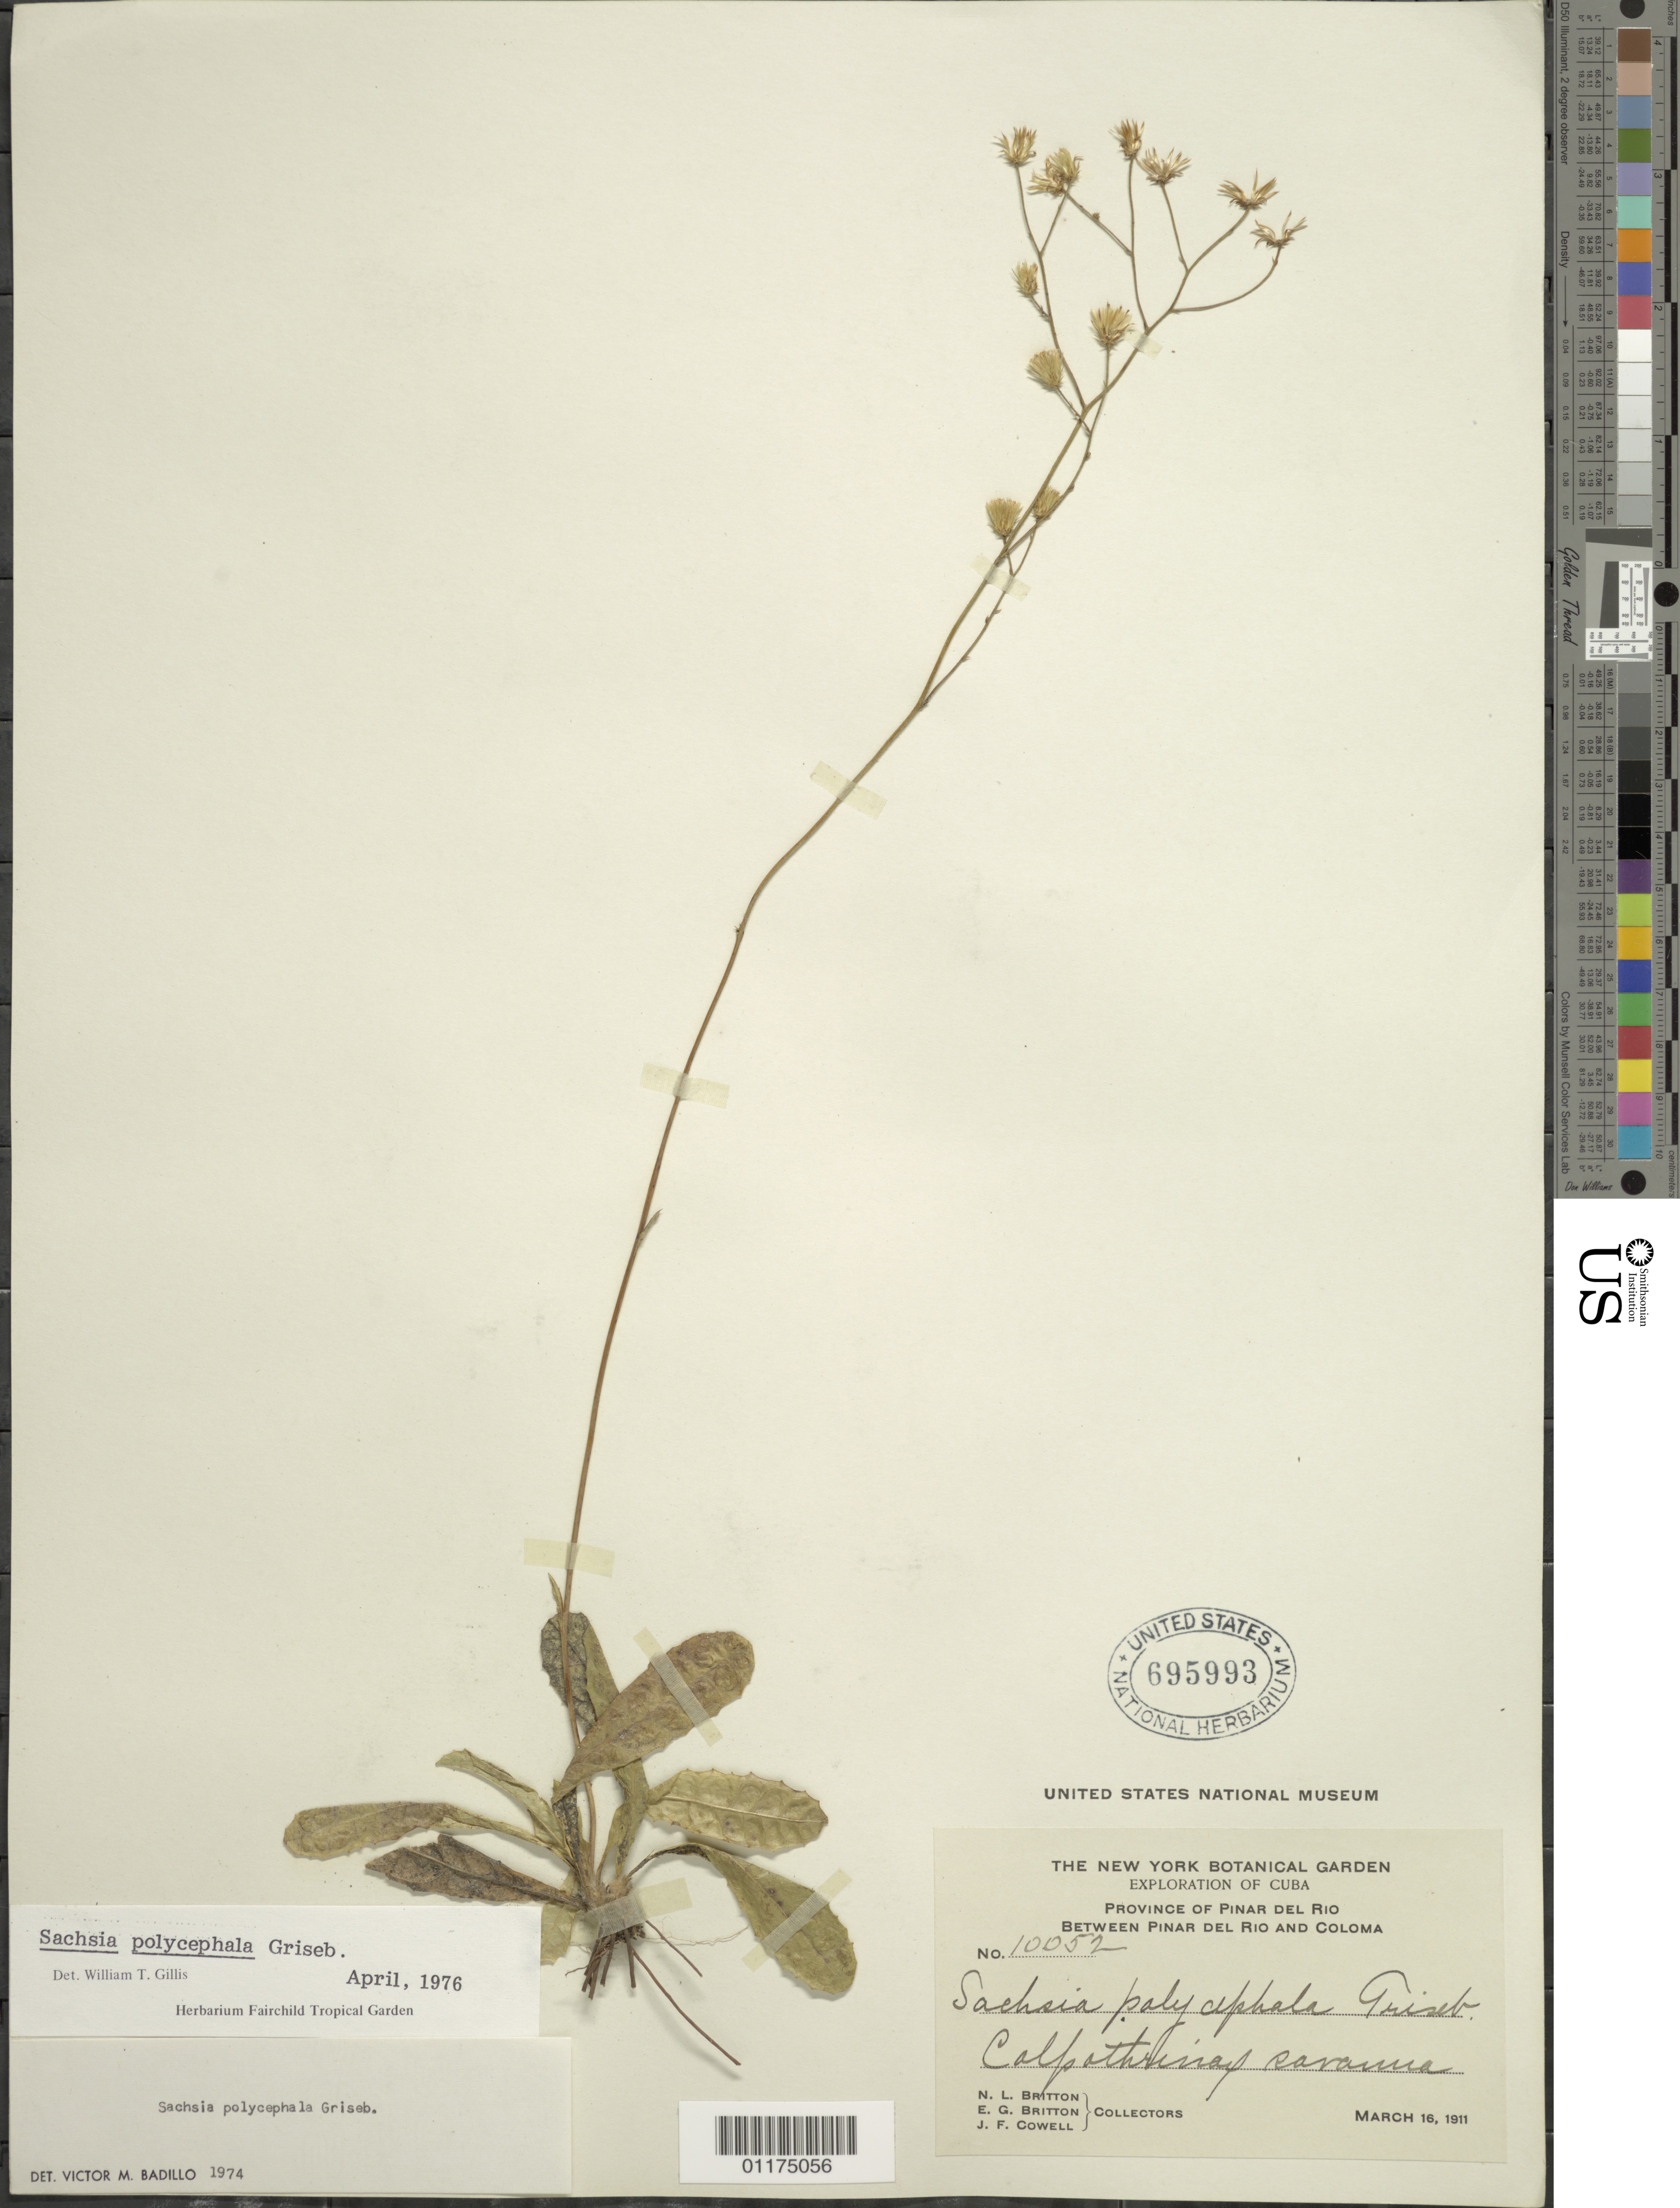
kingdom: Plantae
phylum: Tracheophyta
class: Magnoliopsida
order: Asterales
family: Asteraceae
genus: Sachsia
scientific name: Sachsia polycephala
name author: Griseb.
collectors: N. Britton, E. G. Britton & J. F. Cowell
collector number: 10052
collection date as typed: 10 Mar 1911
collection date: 1911-03-10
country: Cuba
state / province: Pinar del Rio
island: Cuba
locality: between Pinar del Rio and Coloma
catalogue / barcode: US 695993